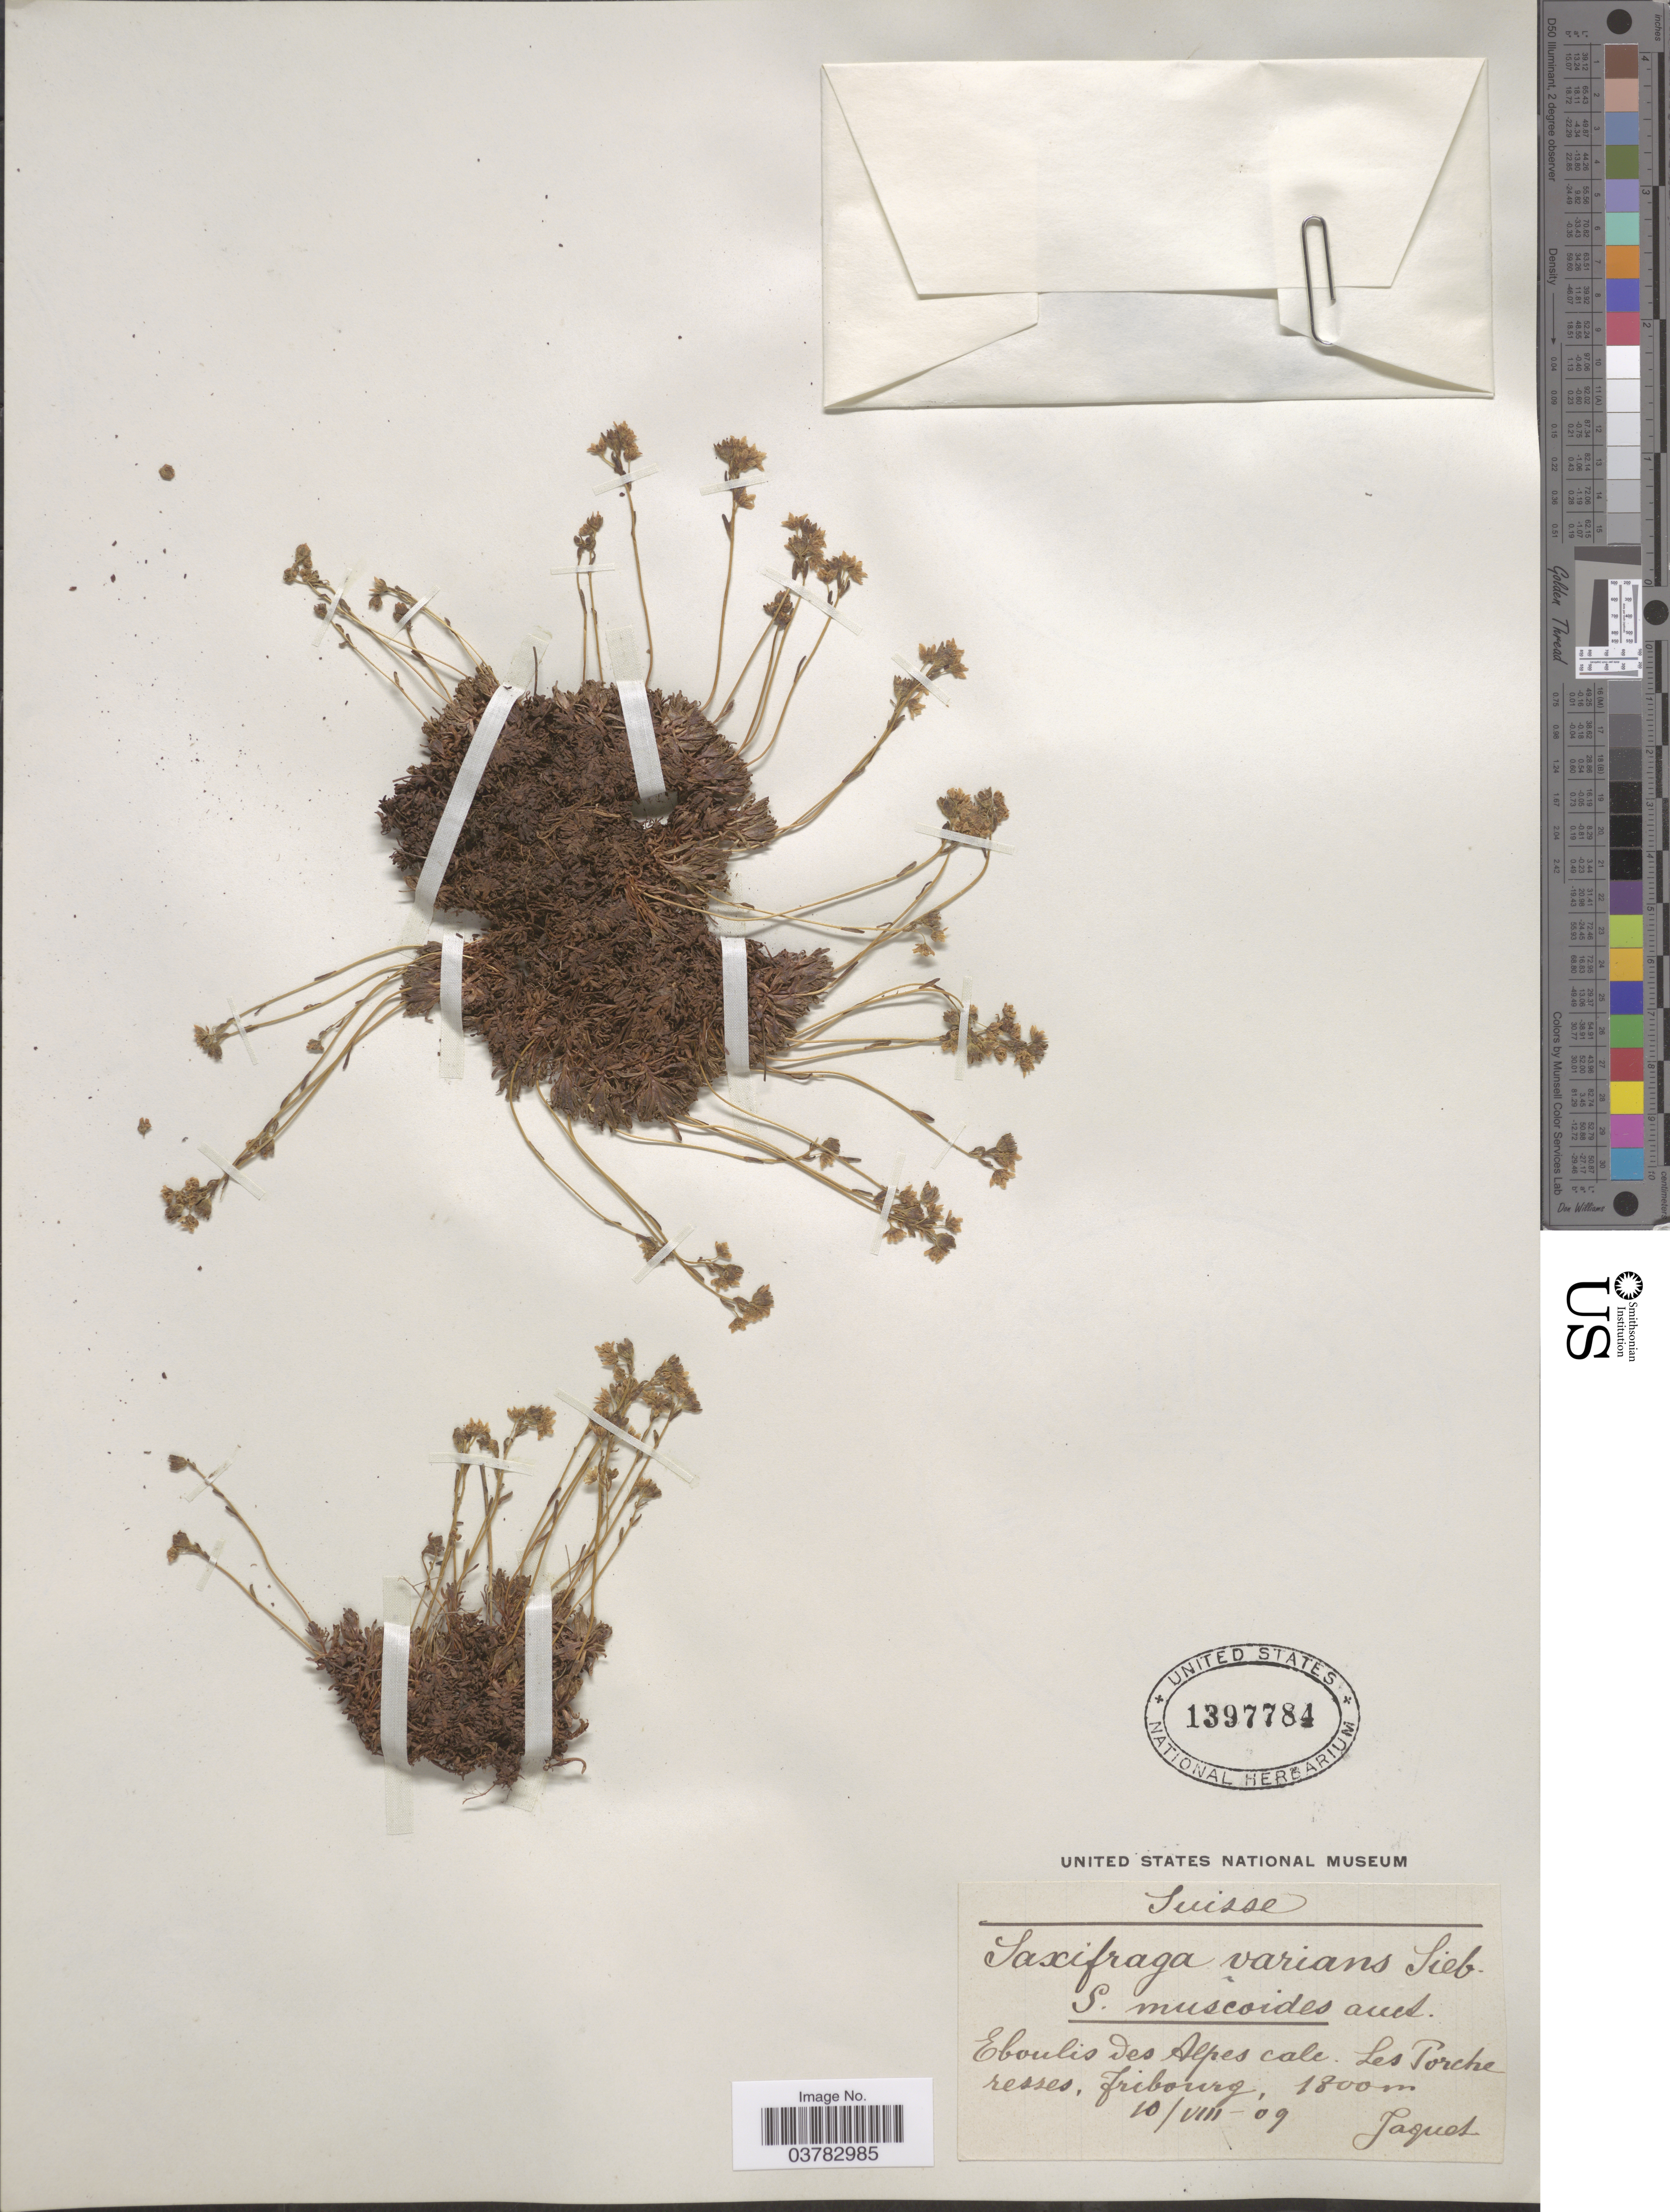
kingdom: Plantae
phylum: Tracheophyta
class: Magnoliopsida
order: Saxifragales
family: Saxifragaceae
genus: Saxifraga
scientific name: Saxifraga varians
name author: Sieber ex Ser.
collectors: -. Jaquet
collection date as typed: Transcribed d/m/y: 10/8/9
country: Switzerland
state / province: Fribourg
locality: Suisse. Eboulis des Alpes calc. Les Porche resses.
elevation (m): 1800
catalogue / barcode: US 1397784